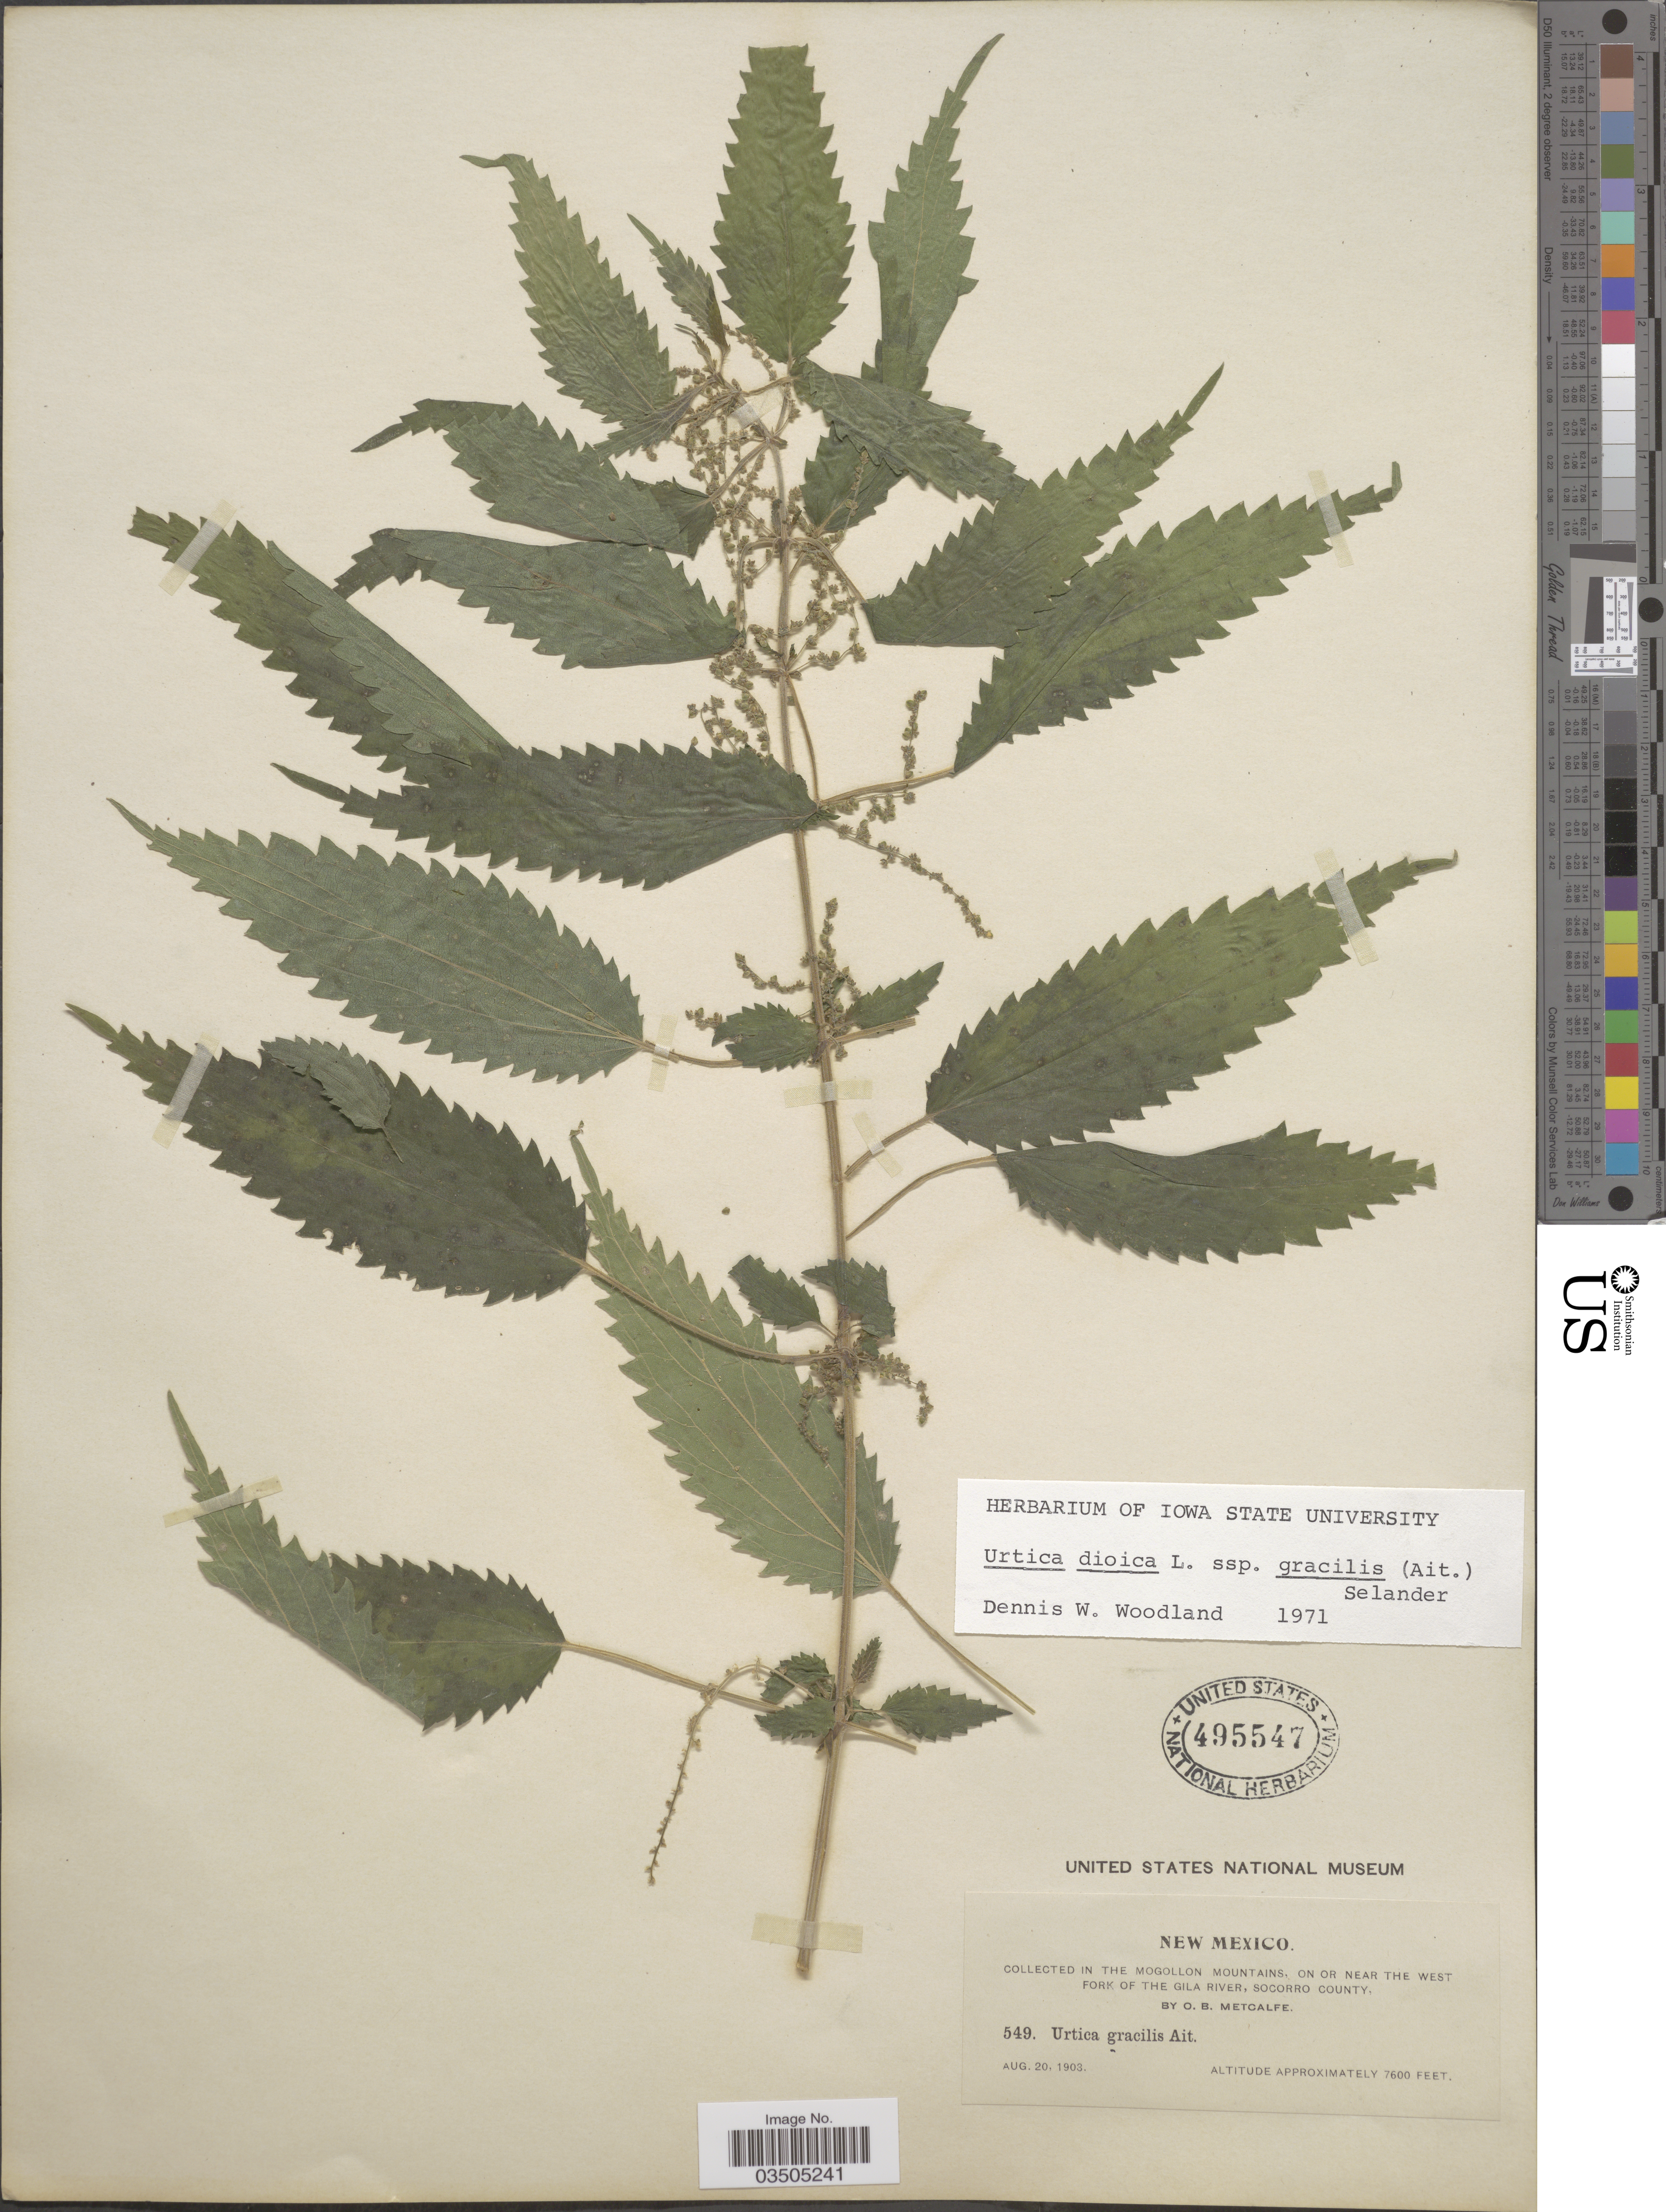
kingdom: Plantae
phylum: Tracheophyta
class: Magnoliopsida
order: Rosales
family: Urticaceae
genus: Urtica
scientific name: Urtica dioica subsp. gracilis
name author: L.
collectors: O. B. Metcalfe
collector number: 549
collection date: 1903-08-20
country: United States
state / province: New Mexico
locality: In The Mogollon Mountains, on or near the West Fork of the Gila River, Socorro County.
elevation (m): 2316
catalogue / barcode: US 495547